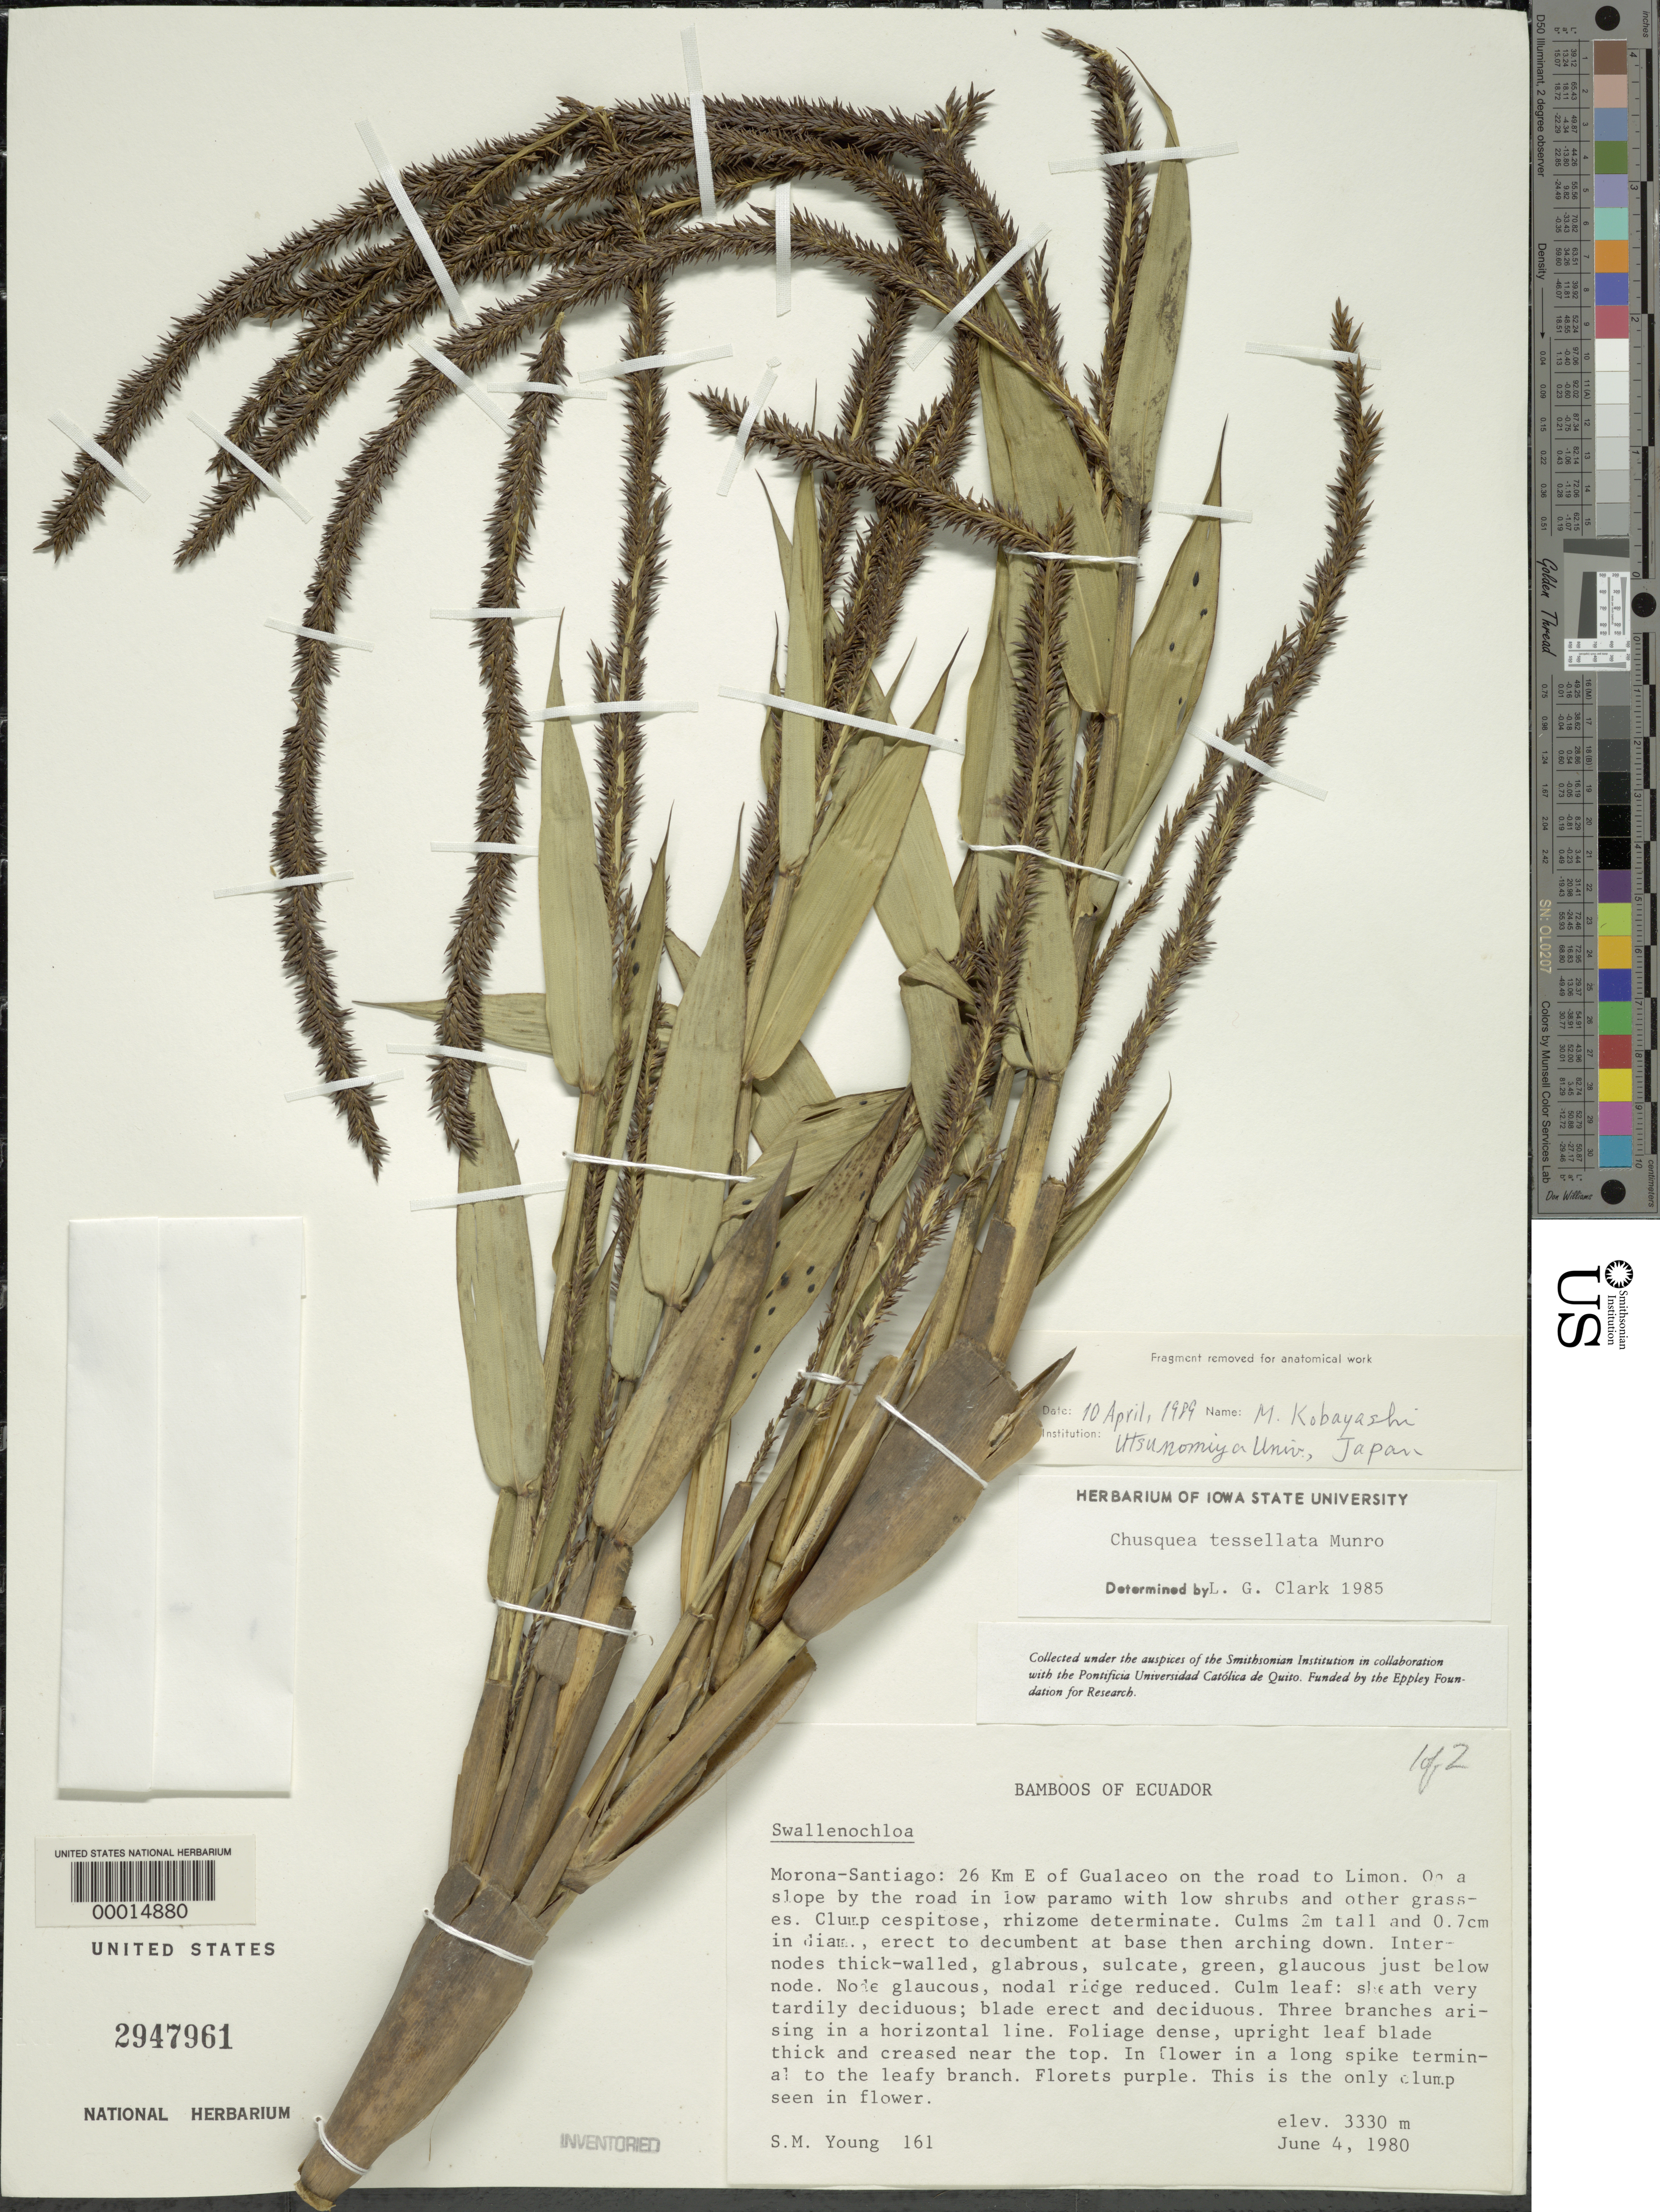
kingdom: Plantae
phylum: Tracheophyta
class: Liliopsida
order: Poales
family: Poaceae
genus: Chusquea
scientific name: Chusquea tessellata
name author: Munro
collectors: S. Young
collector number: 161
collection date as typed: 04 Jun 1980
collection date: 1980-06-04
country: Ecuador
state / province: Morona-Santiago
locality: Gualaceo/Limon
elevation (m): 3330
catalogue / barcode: US 2947961